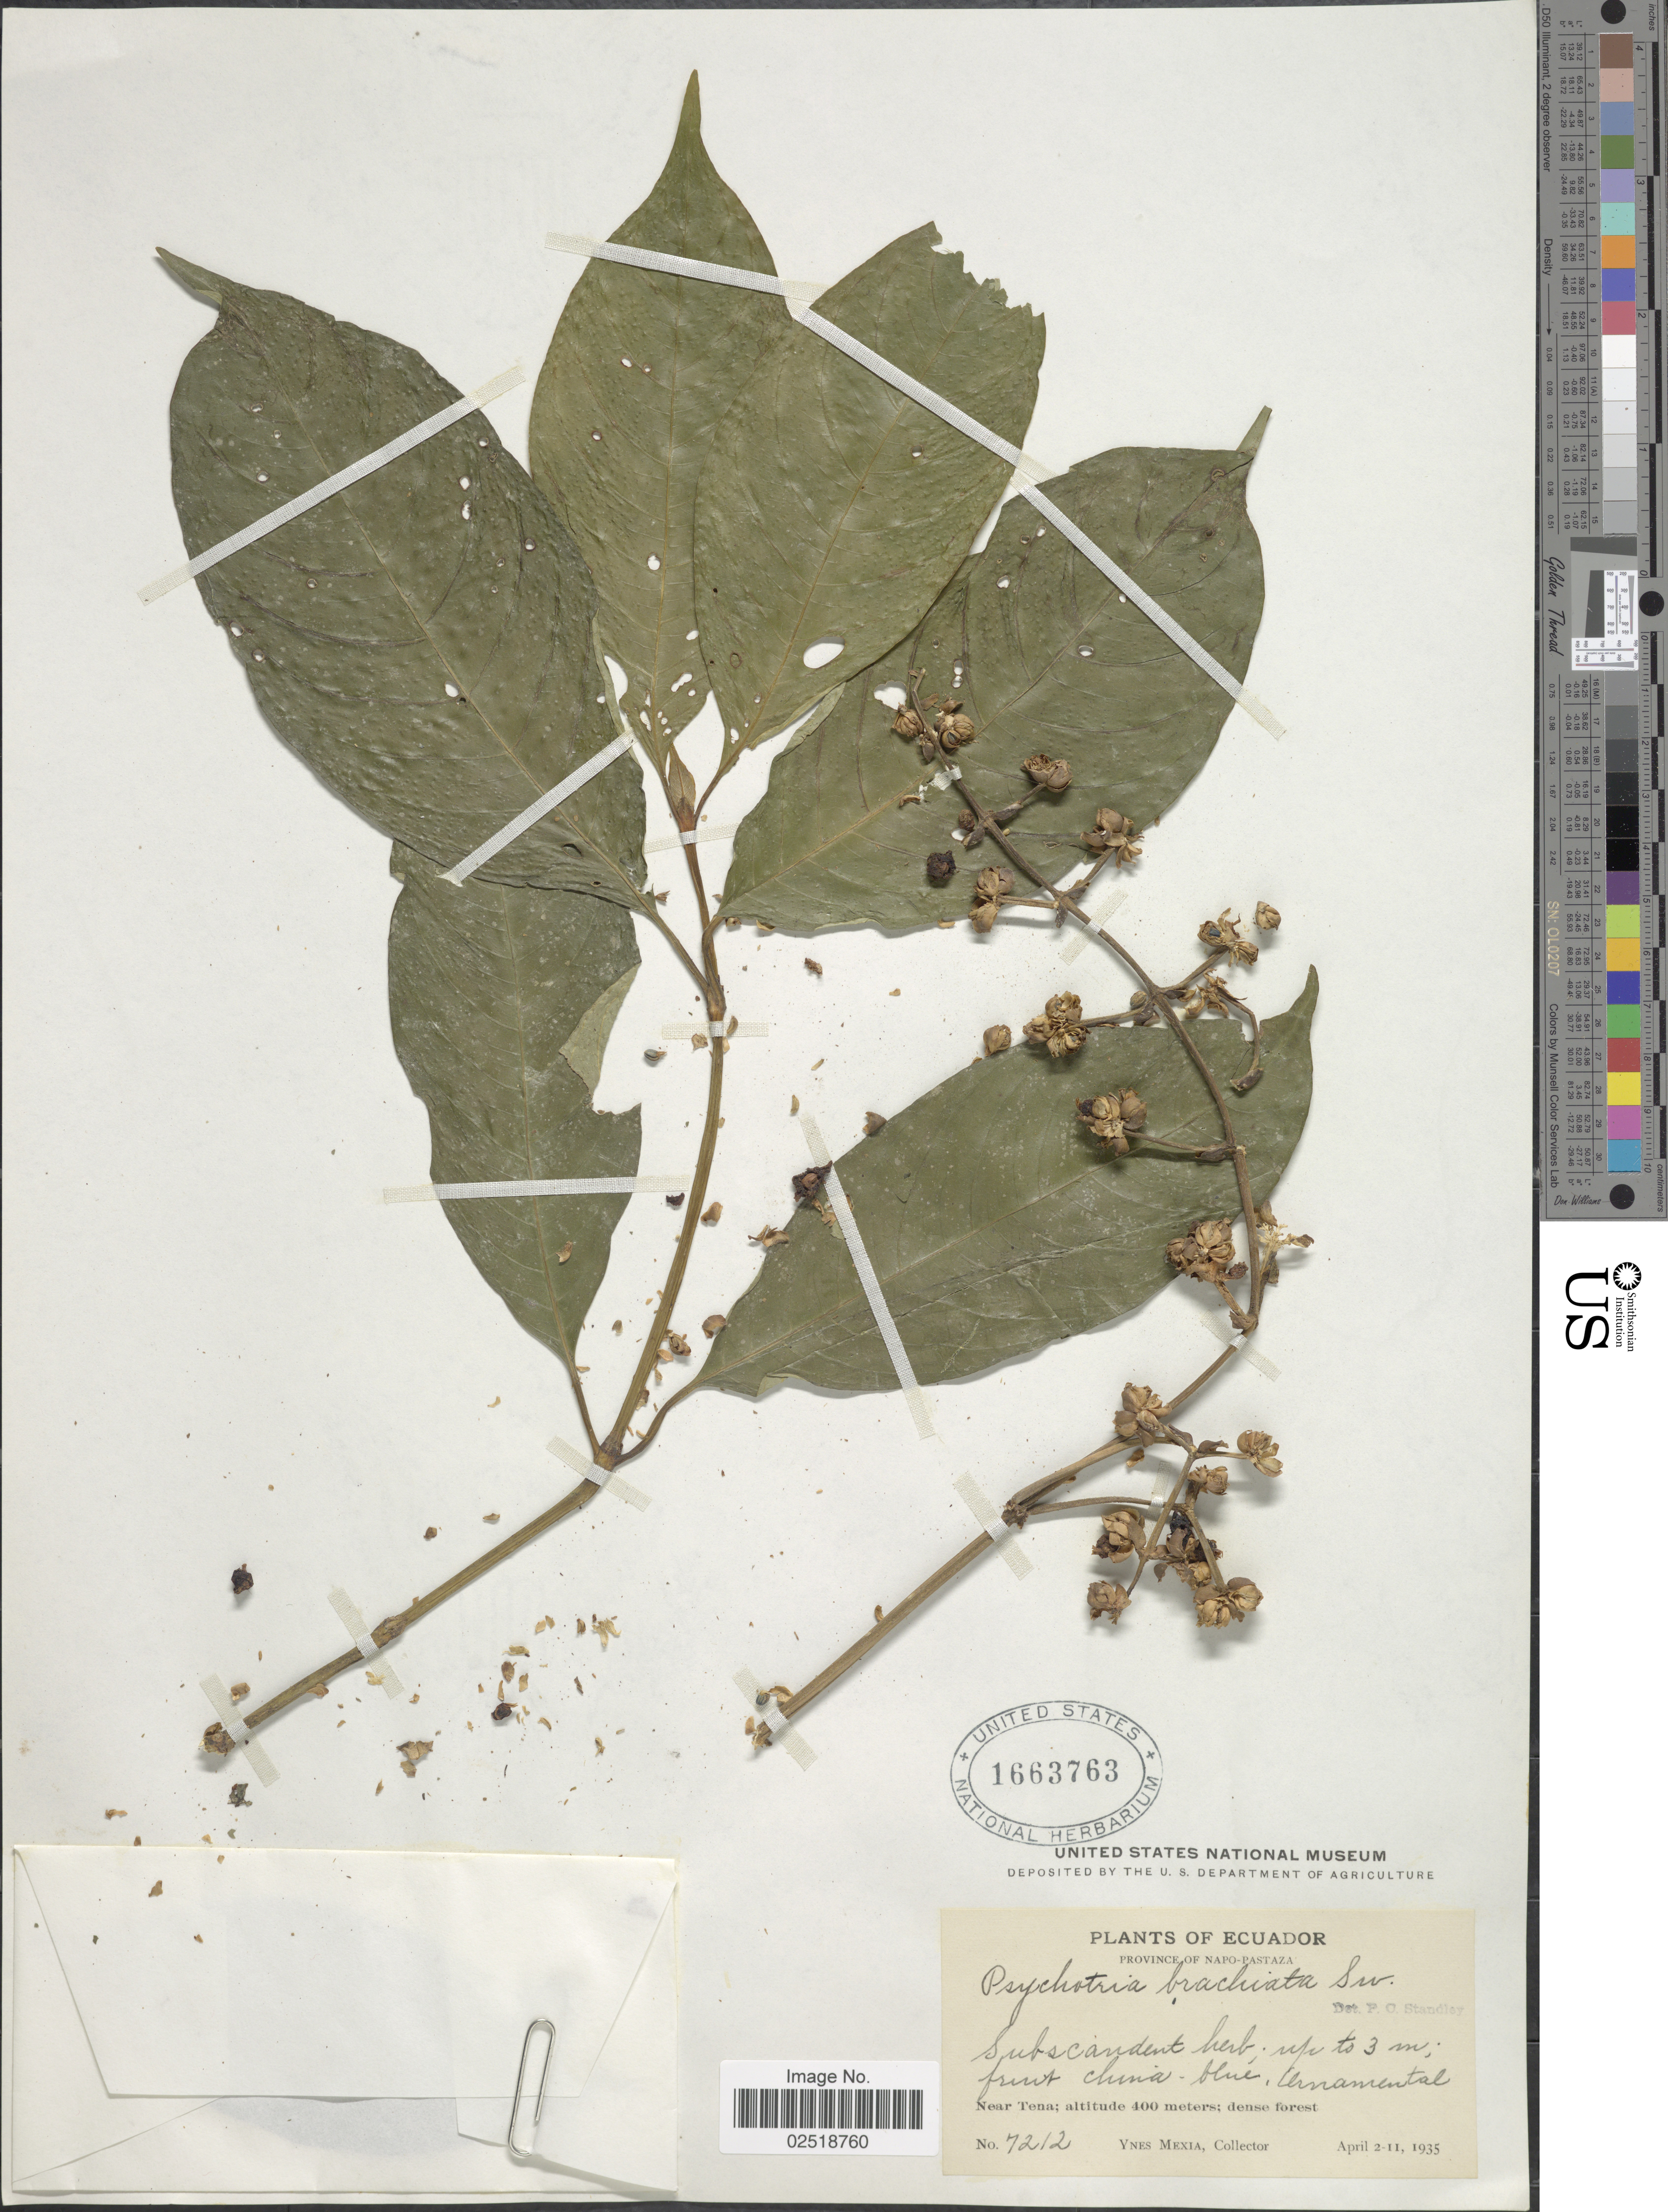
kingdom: Plantae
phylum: Tracheophyta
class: Magnoliopsida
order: Gentianales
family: Rubiaceae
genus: Psychotria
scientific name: Psychotria caerulea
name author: Ruiz & Pav.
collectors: Y. Mexia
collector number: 7212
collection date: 1935-04-02/1935-04-11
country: Ecuador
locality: Province of Napo-Pastaza, Near Tena; dense forest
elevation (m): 400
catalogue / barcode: US 1663763